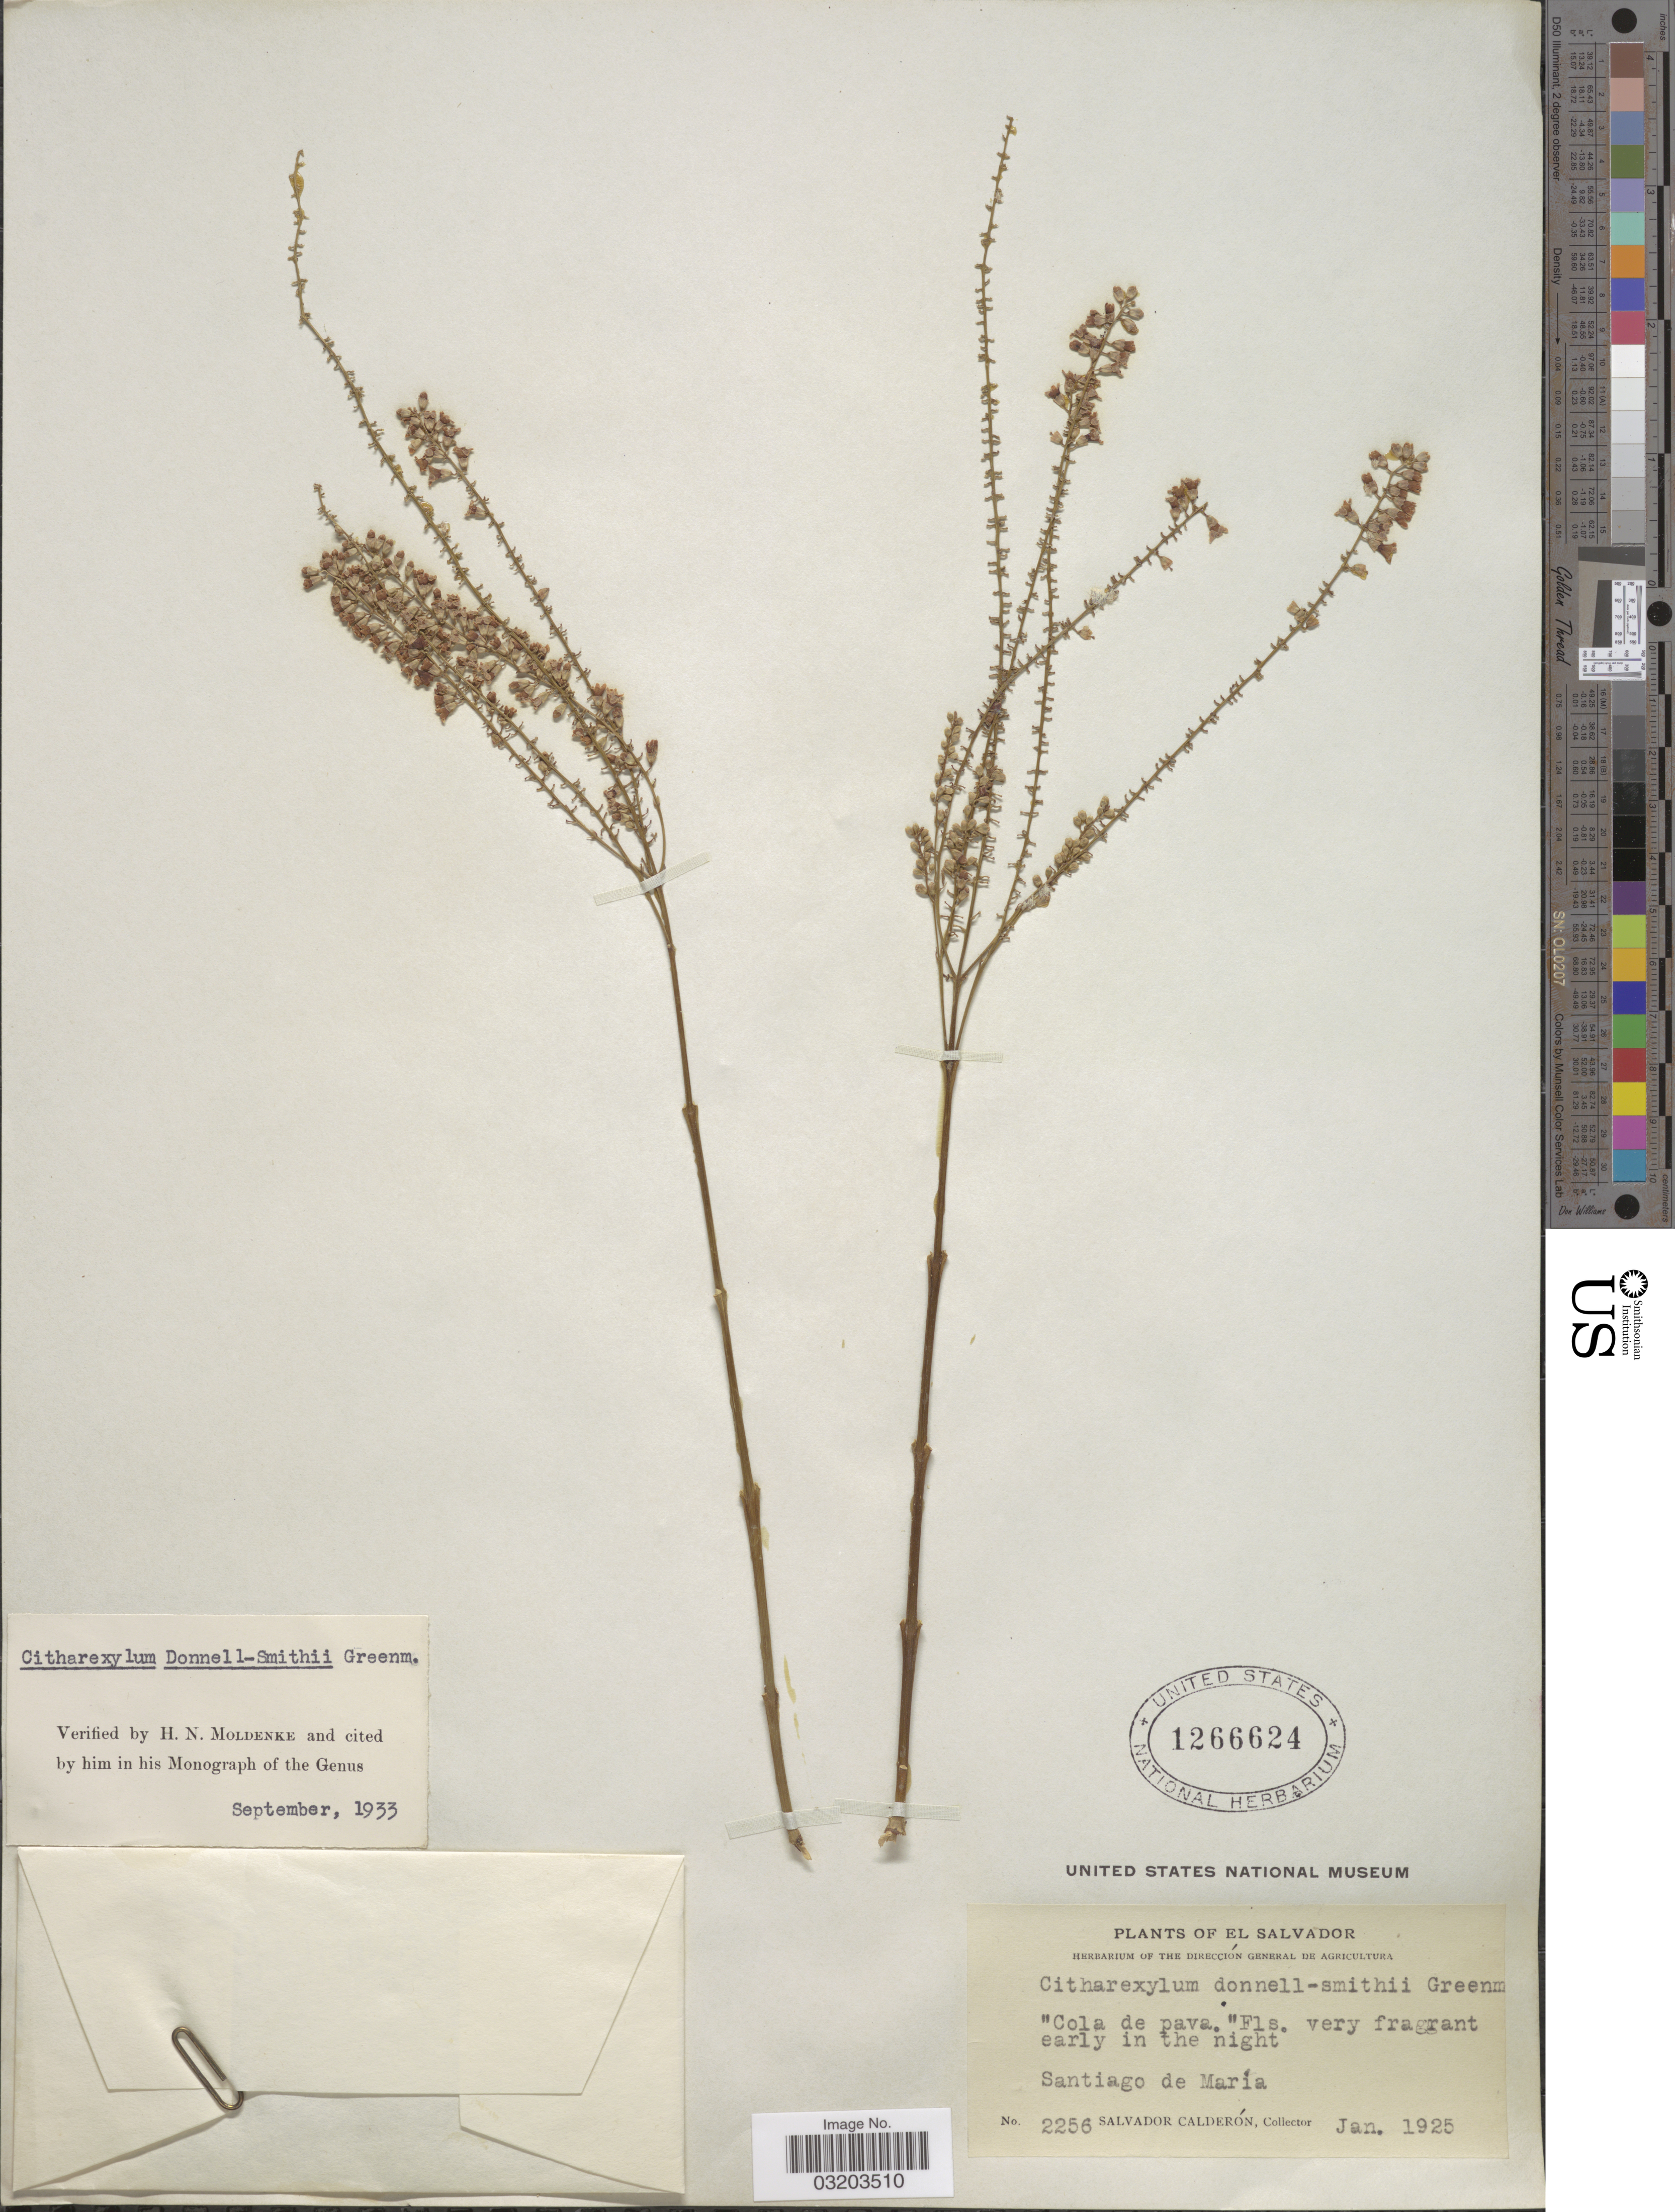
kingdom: Plantae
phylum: Tracheophyta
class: Magnoliopsida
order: Lamiales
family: Verbenaceae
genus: Citharexylum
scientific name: Citharexylum donnell-smithii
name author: Greenm.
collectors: S. Calderón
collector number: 2256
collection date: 1925-01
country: El Salvador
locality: Santiago de María.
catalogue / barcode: US 1266624